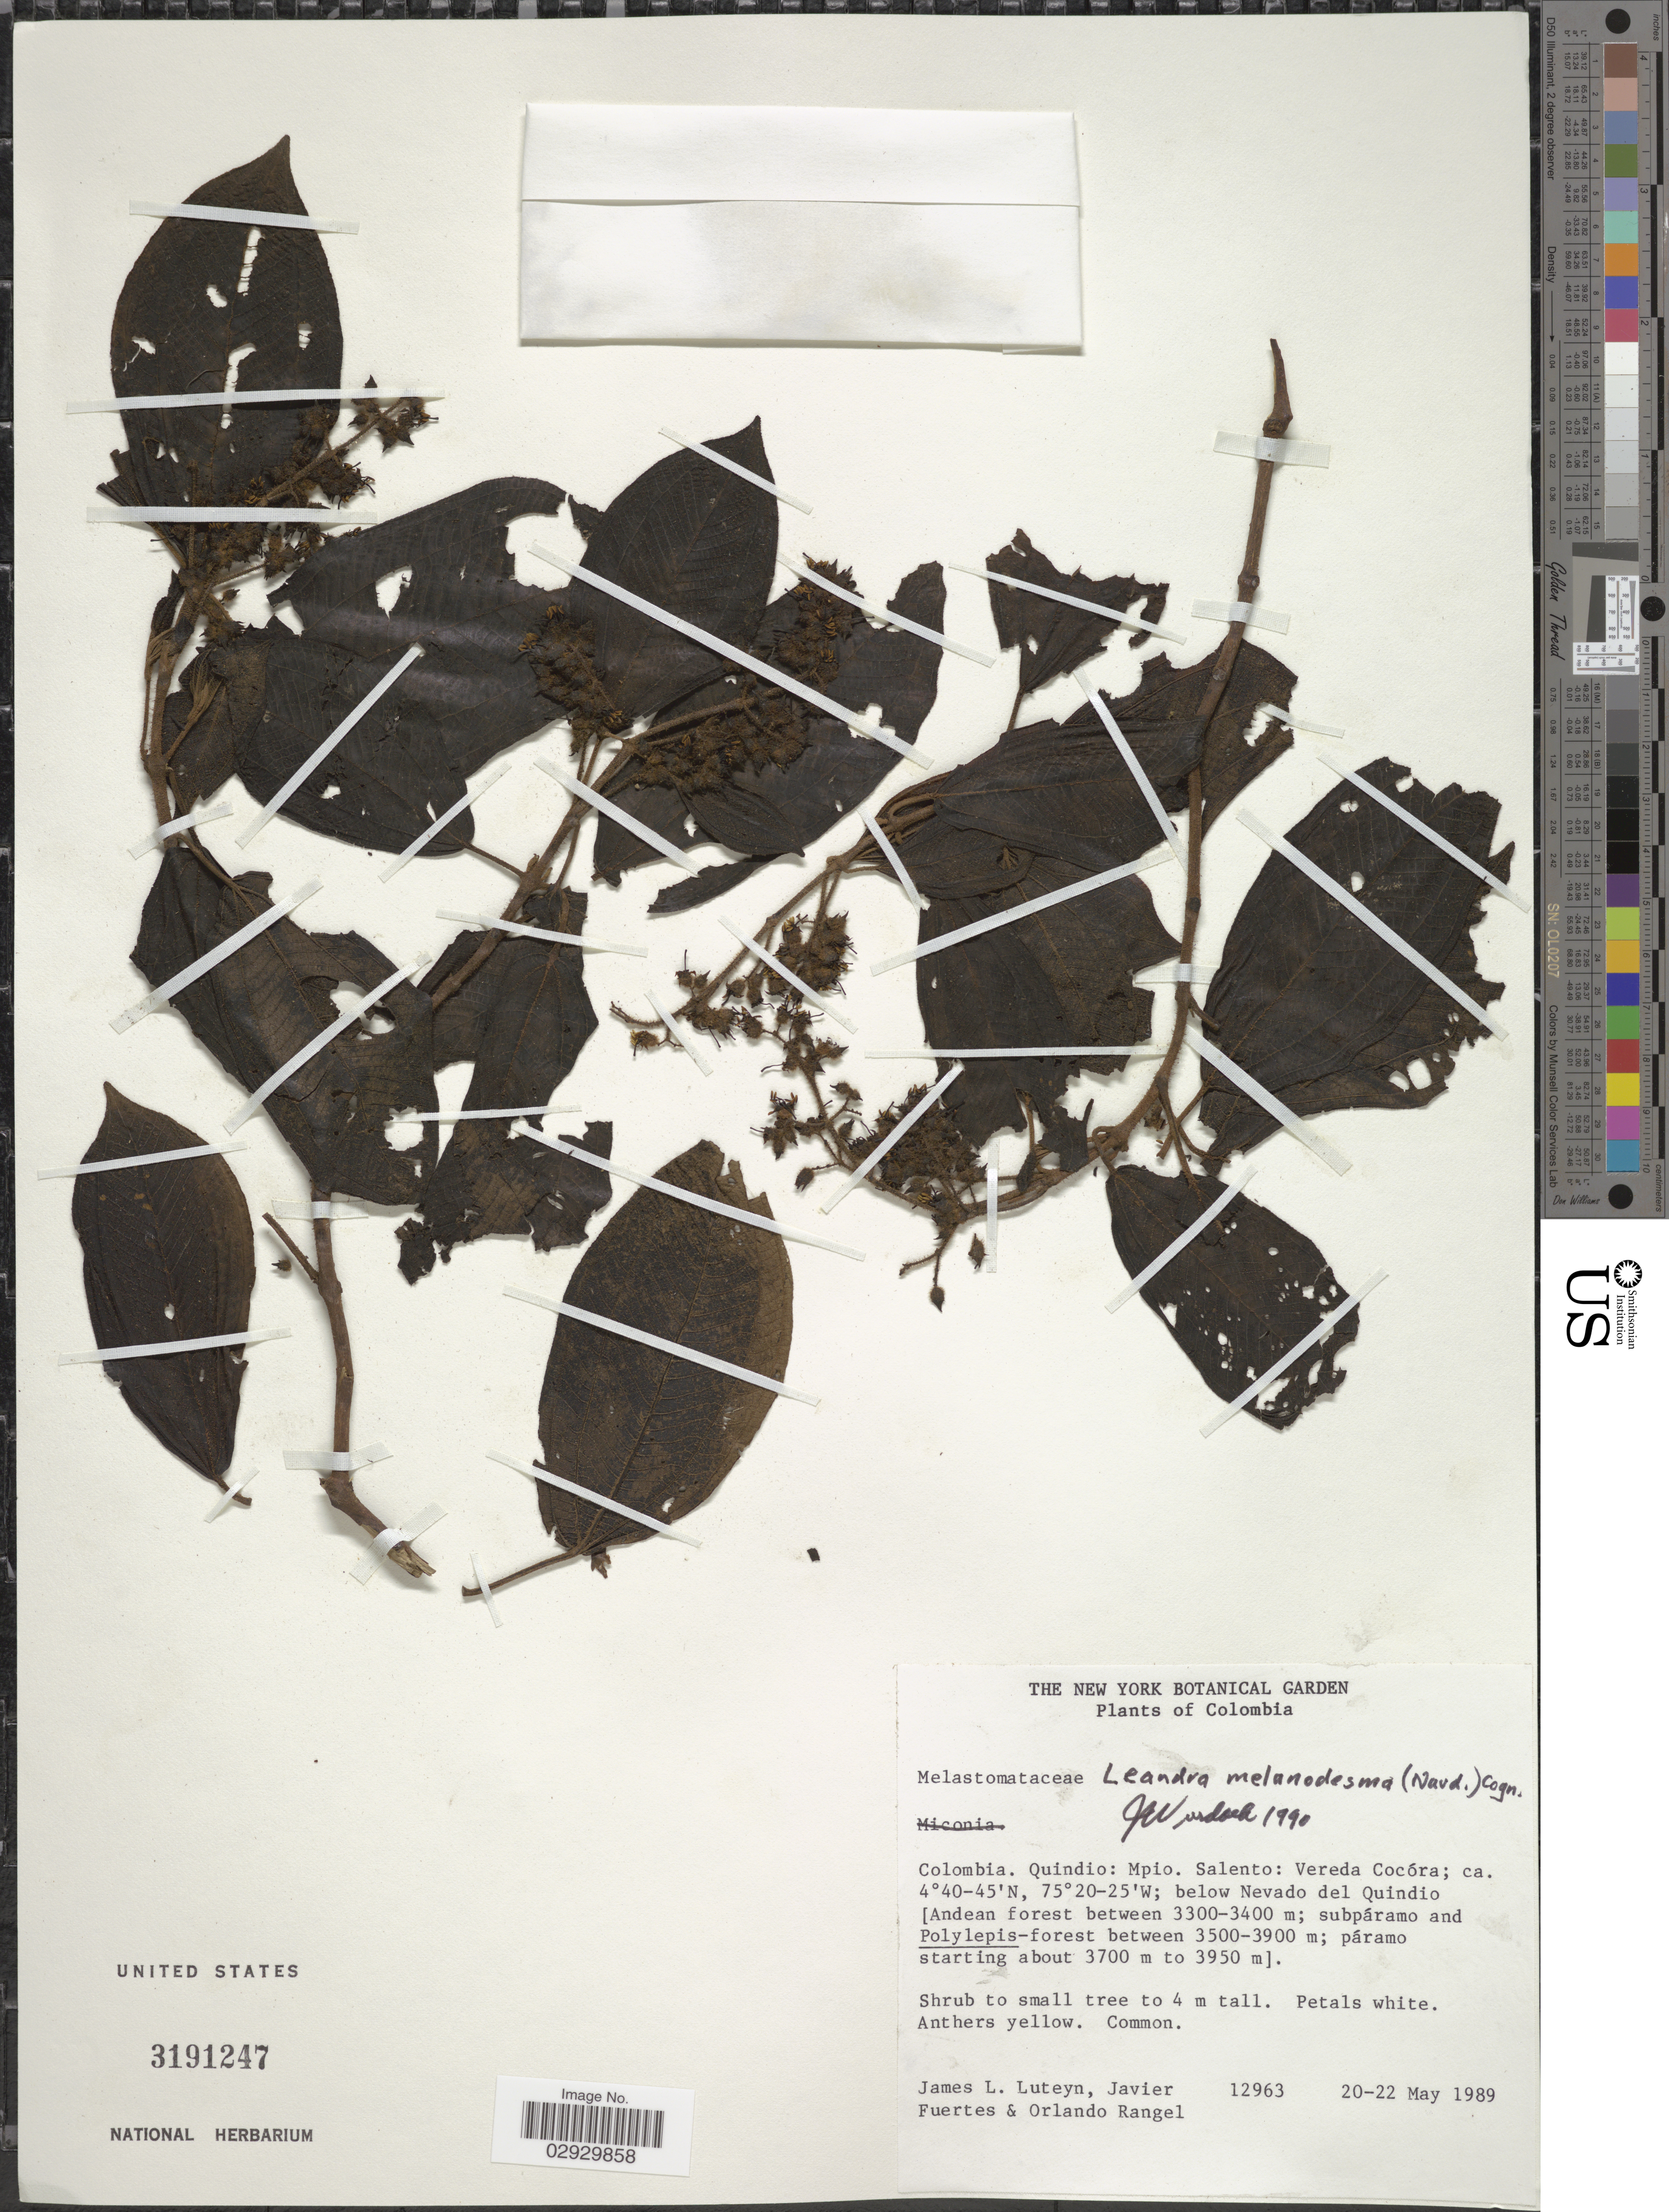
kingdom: Plantae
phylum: Tracheophyta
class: Magnoliopsida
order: Myrtales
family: Melastomataceae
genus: Leandra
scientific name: Leandra melanodesma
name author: (Naudin) Cogn.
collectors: J. Luteyn, J. Fuertes & O. Rangel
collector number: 12963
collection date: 1989-05-20/1989-05-22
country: Colombia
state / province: Quindío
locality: Mpio. Salento: Vereda Cocóra, below Nevado del Quindio.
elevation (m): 3300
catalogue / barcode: US 3191247